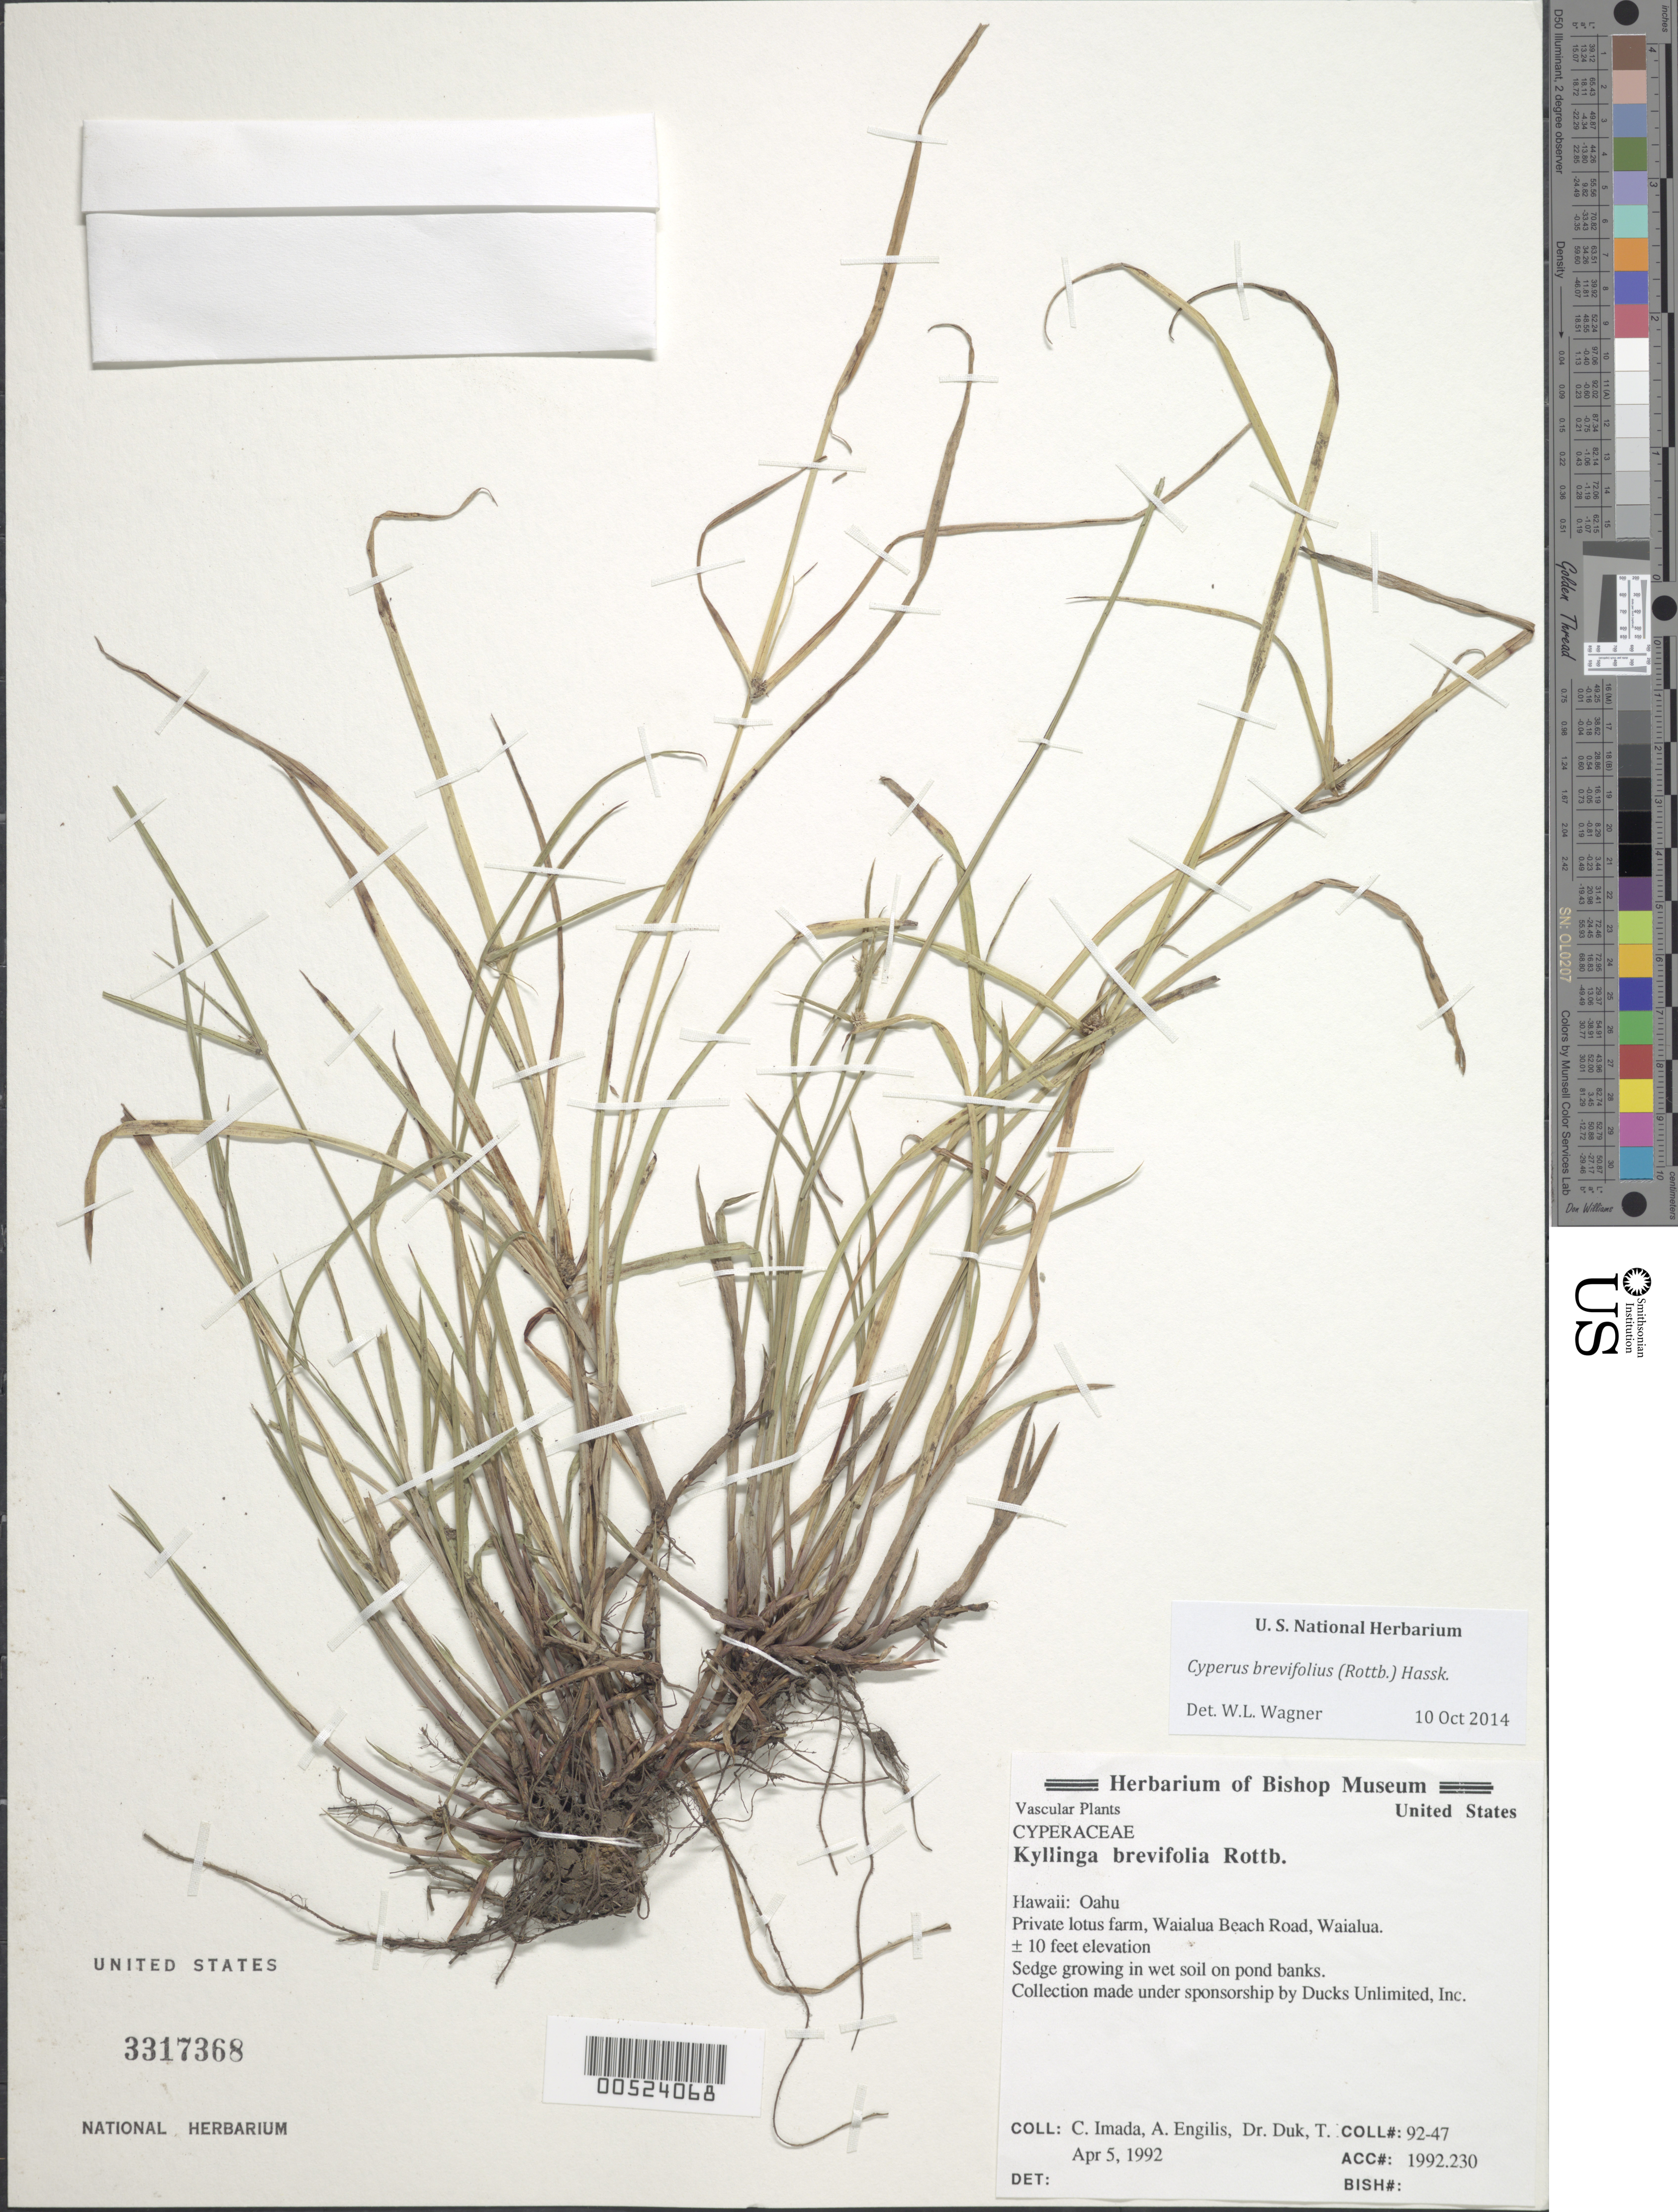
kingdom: Plantae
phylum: Tracheophyta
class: Liliopsida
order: Poales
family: Cyperaceae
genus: Cyperus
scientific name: Cyperus brevifolius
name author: (Rottb.) Hassk.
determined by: Wagner, W. L., (BOT), Smithsonian Institution - National Museum of Natural History (UNITED STATES)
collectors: C. Imada, A. Engilis & T. Duk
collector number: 92-47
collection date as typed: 5 Apr 1992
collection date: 1992-04-05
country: United States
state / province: Hawaii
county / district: Honolulu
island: Oahu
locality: Private lotus farm, Waialua Beach Rd, Waialua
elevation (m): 3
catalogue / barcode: US 3317368